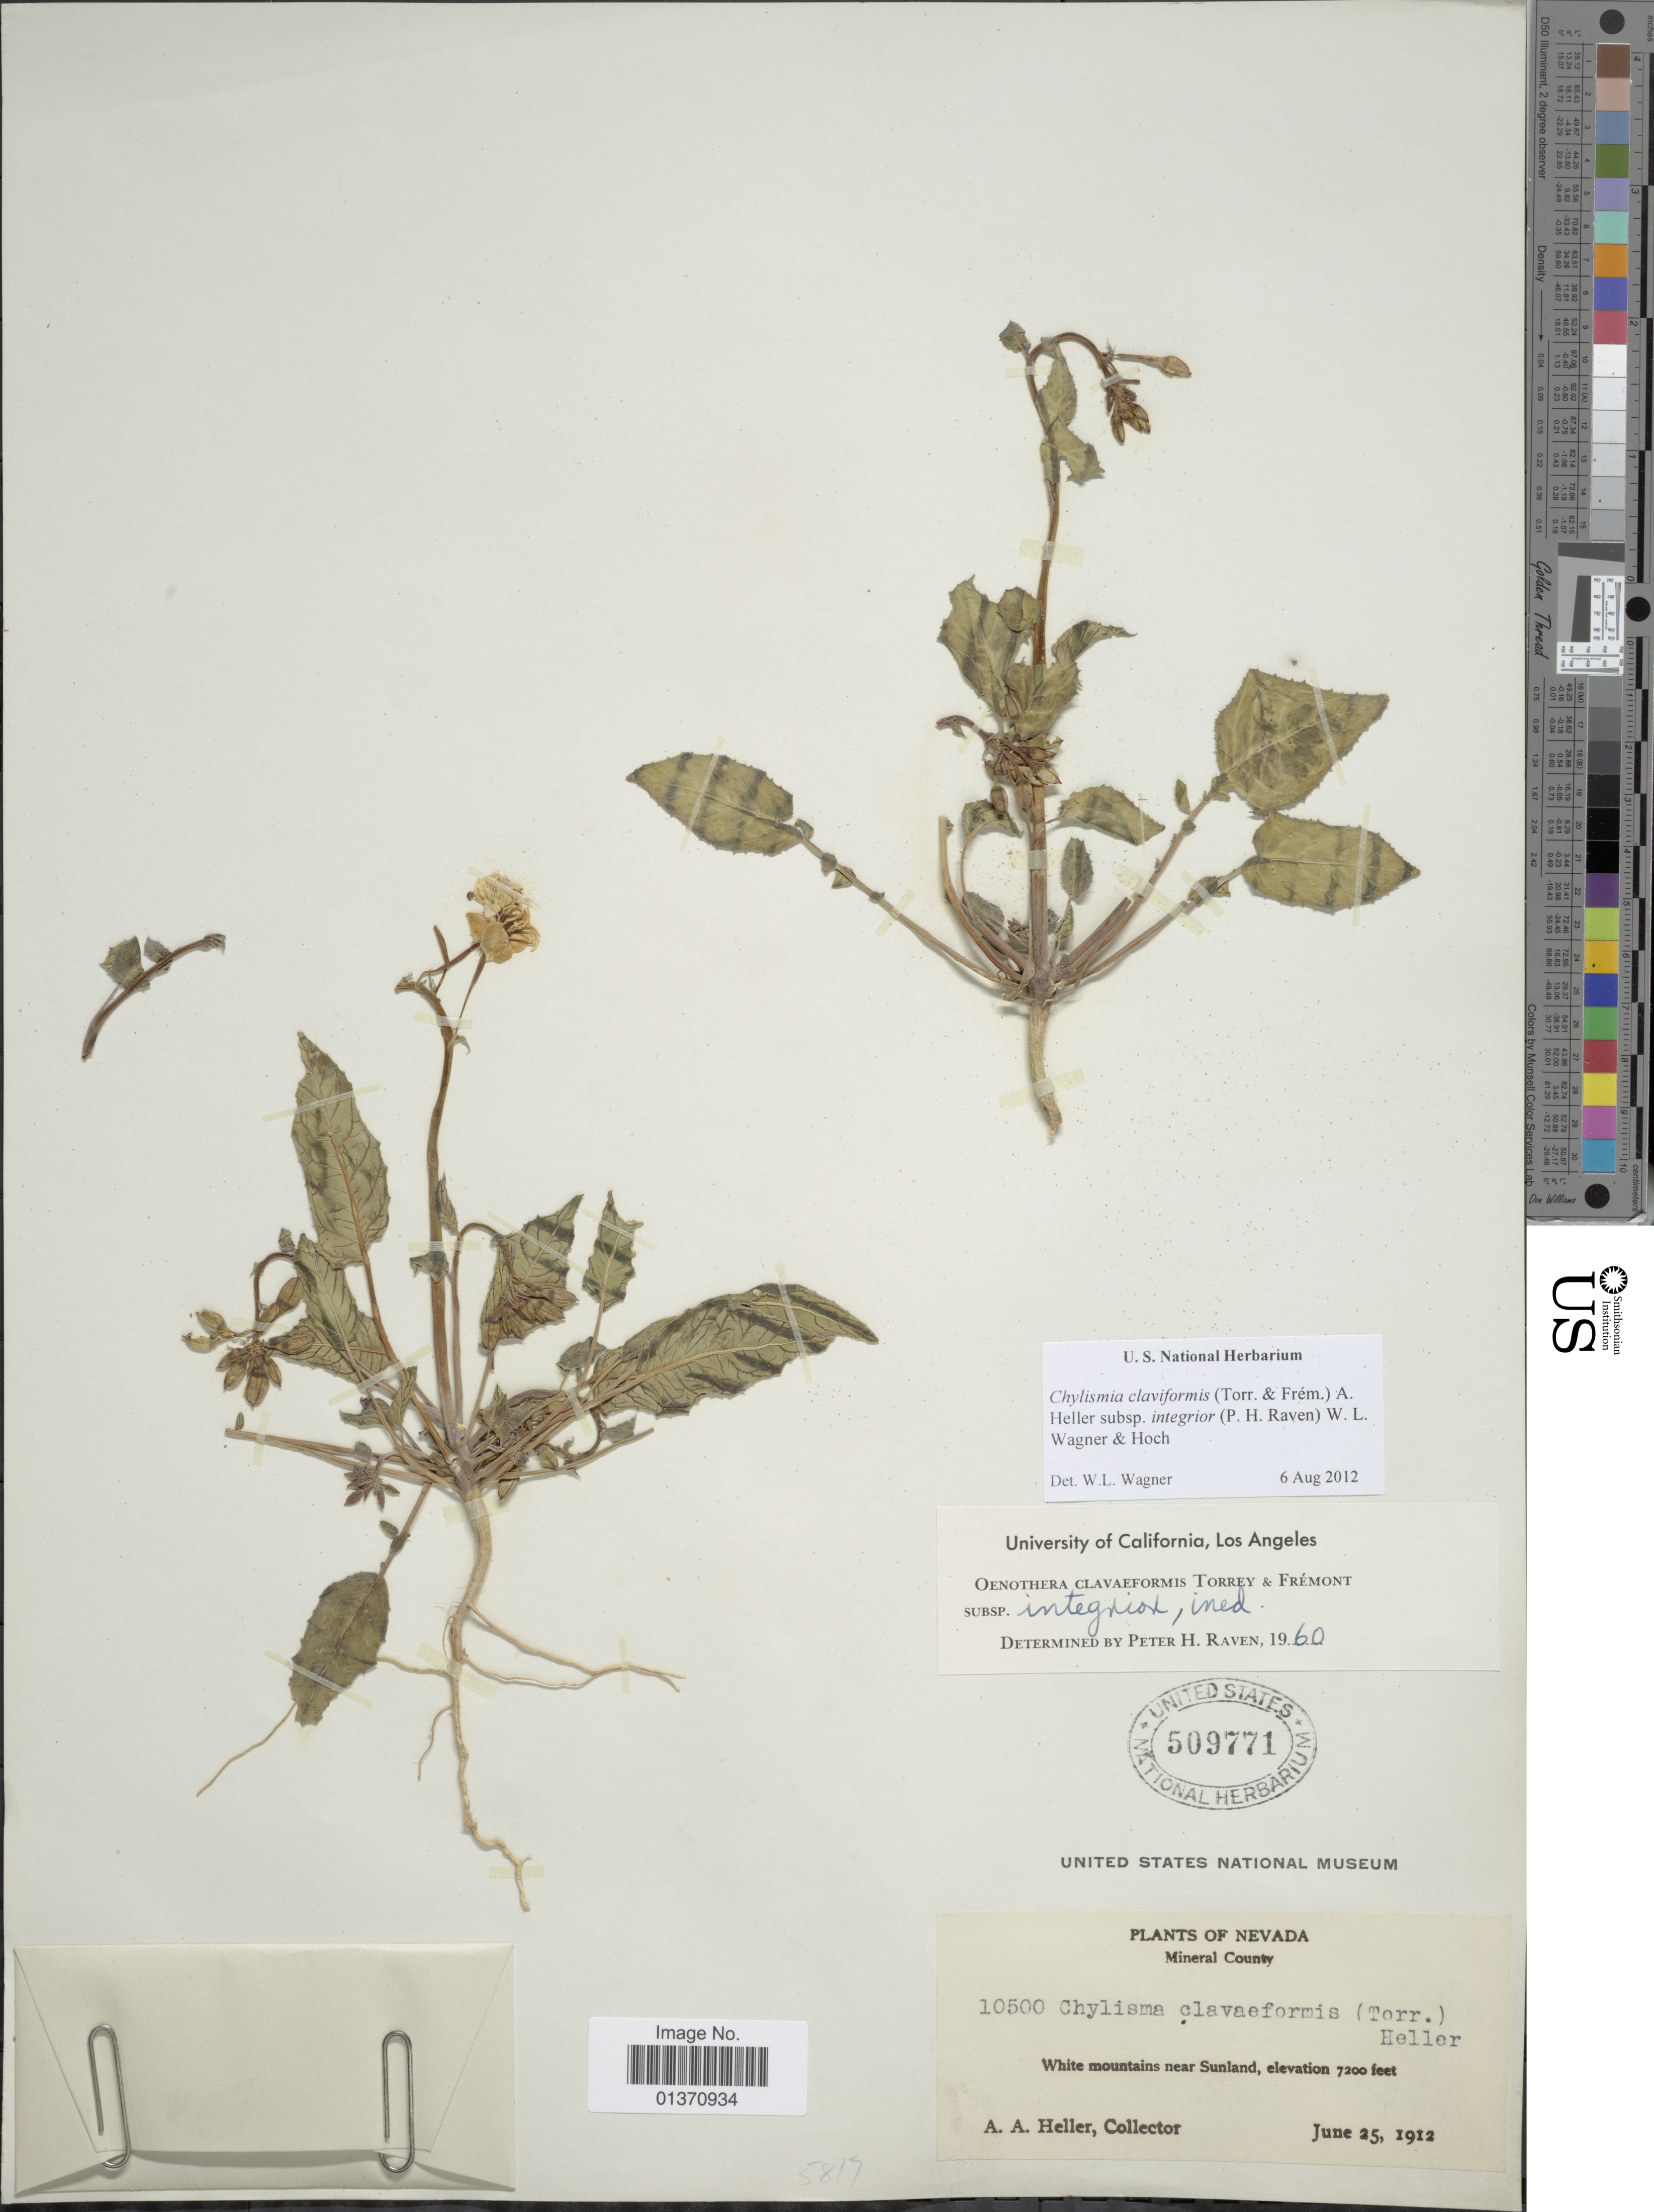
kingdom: Plantae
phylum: Tracheophyta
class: Magnoliopsida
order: Myrtales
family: Onagraceae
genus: Chylismia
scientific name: Chylismia claviformis subsp. integrior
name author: (P.H. Raven) W.L. Wagner & Hoch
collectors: A. A. Heller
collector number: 10500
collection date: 1912-06-25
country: United States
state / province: Nevada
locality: Mineral County, White mountains near Sunland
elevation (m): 2195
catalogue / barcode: US 509771